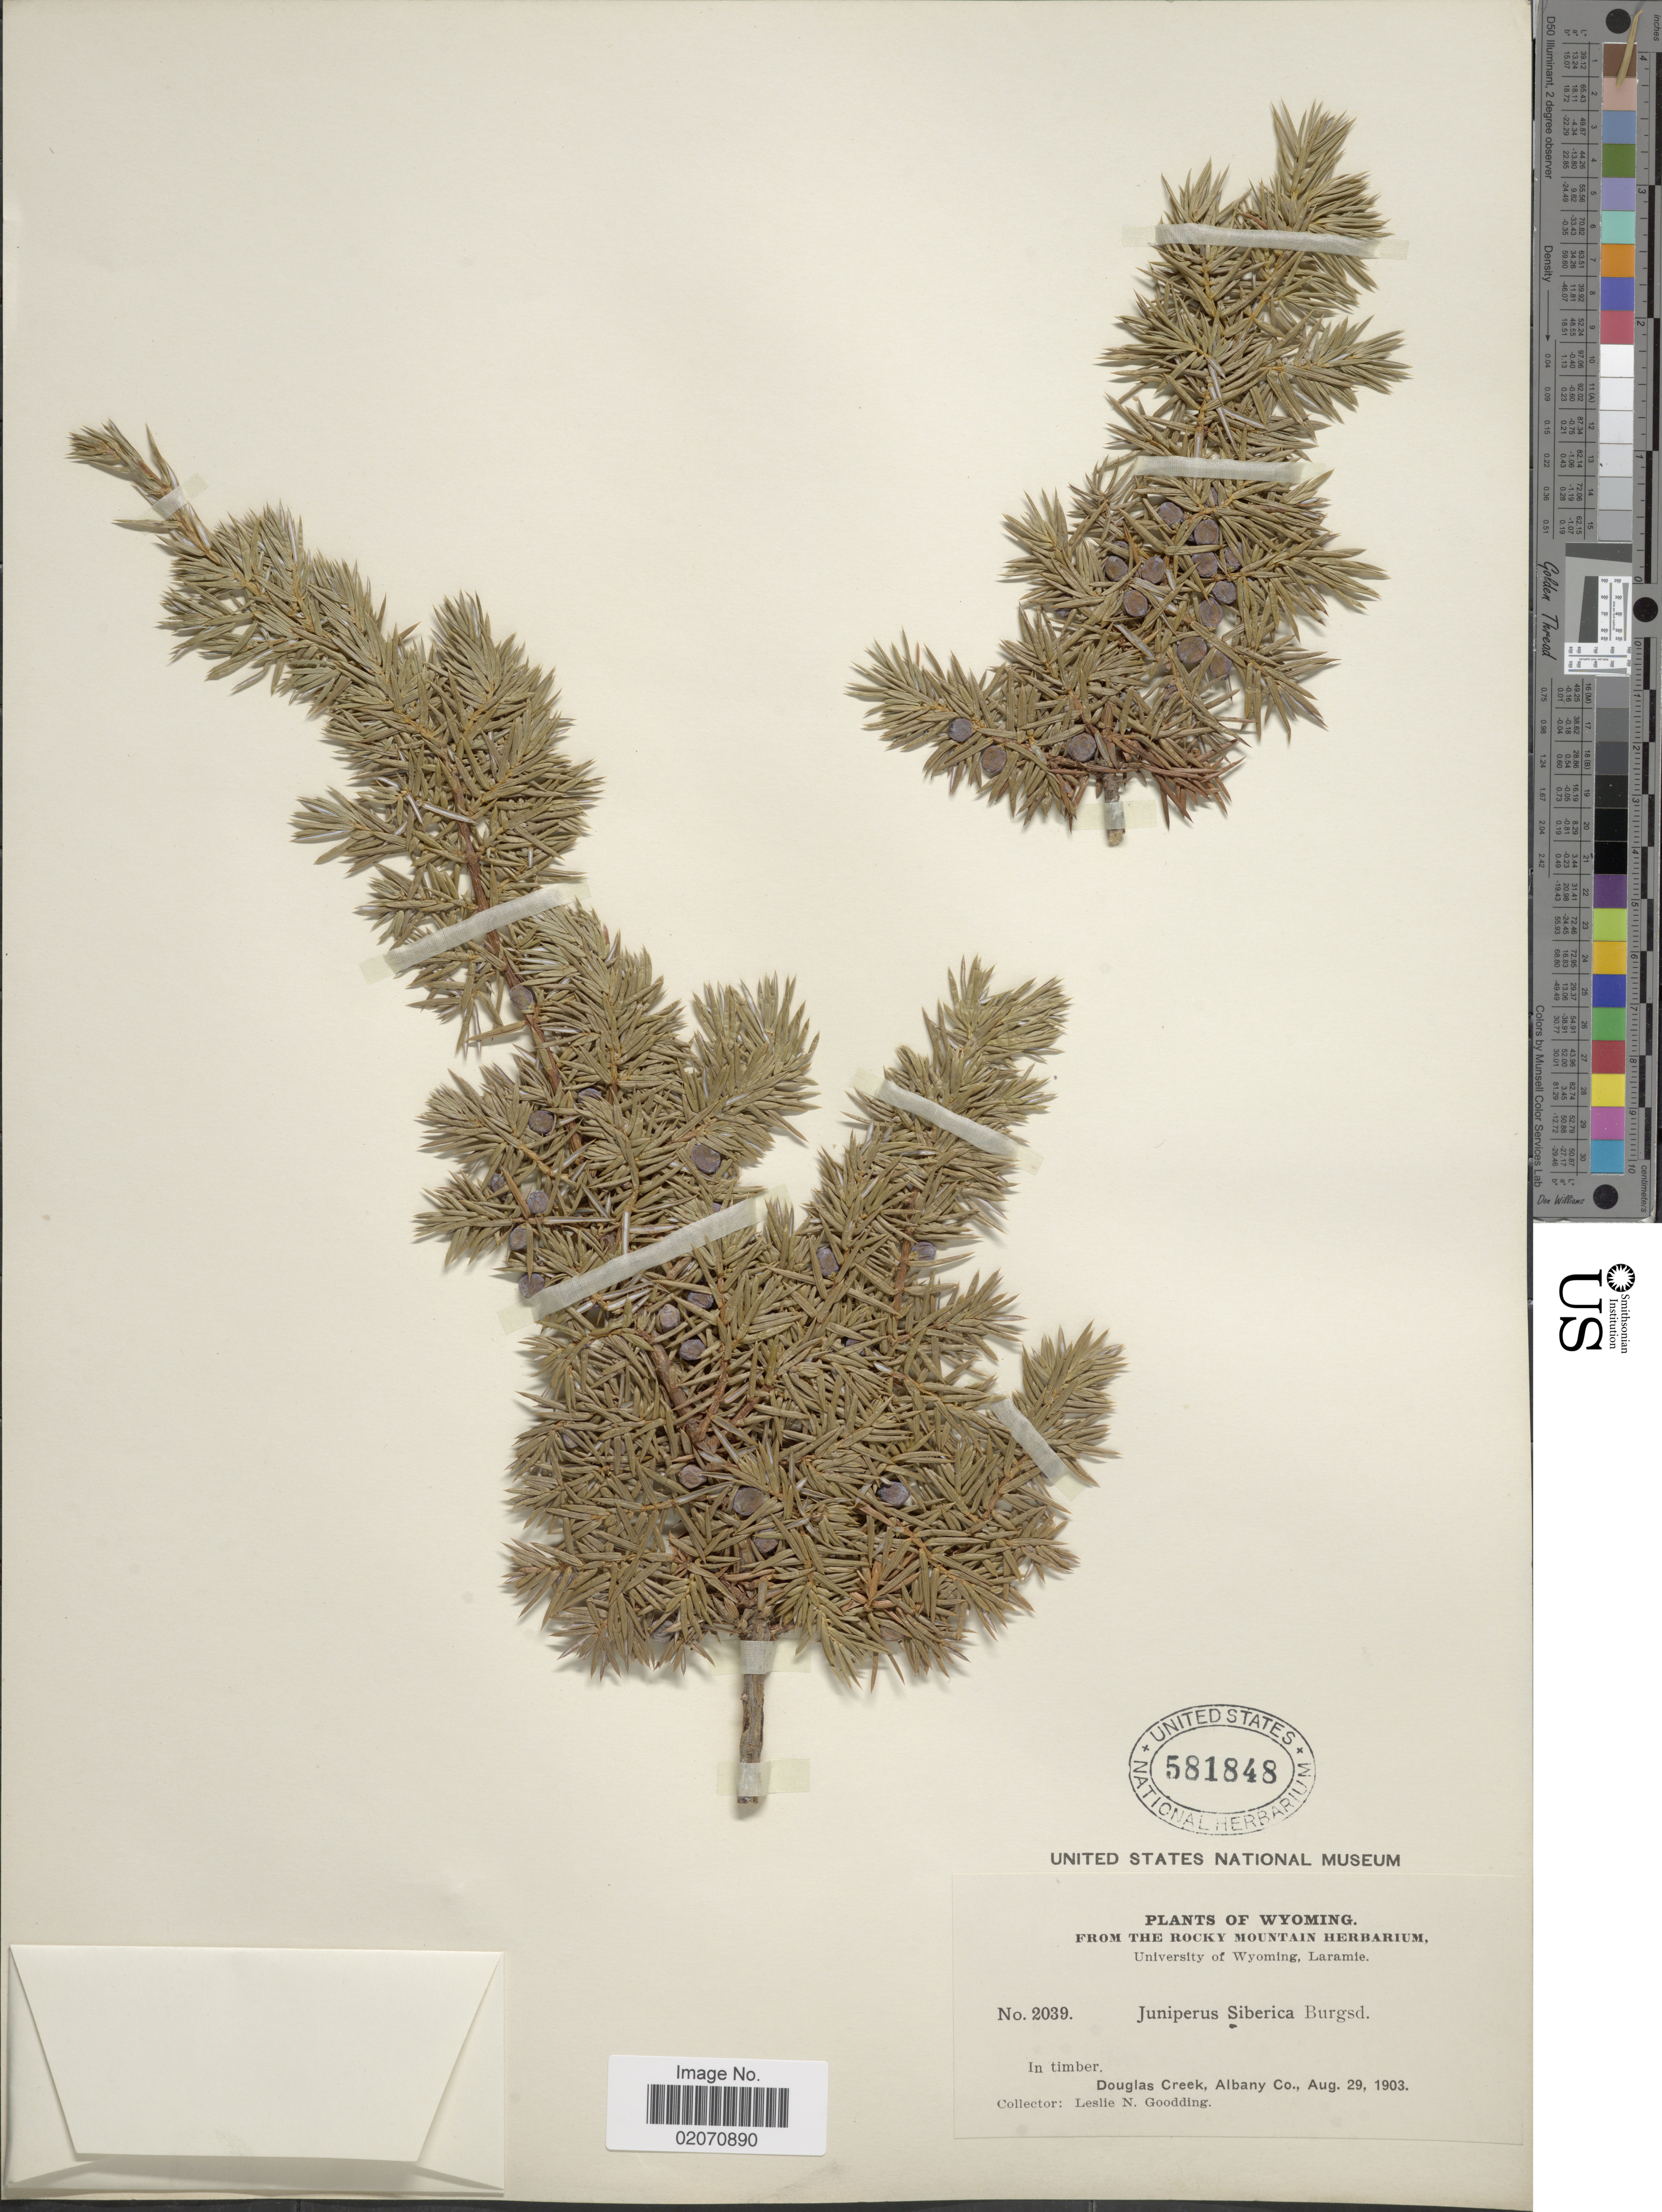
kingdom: Plantae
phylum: Tracheophyta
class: Pinopsida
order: Pinales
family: Cupressaceae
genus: Juniperus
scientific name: Juniperus communis subsp. nana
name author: (Willd.) Syme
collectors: L. N. Goodding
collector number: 2039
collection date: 1903-08-29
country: United States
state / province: Wyoming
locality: Douglas Creek, Albany Co.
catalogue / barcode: US 581848